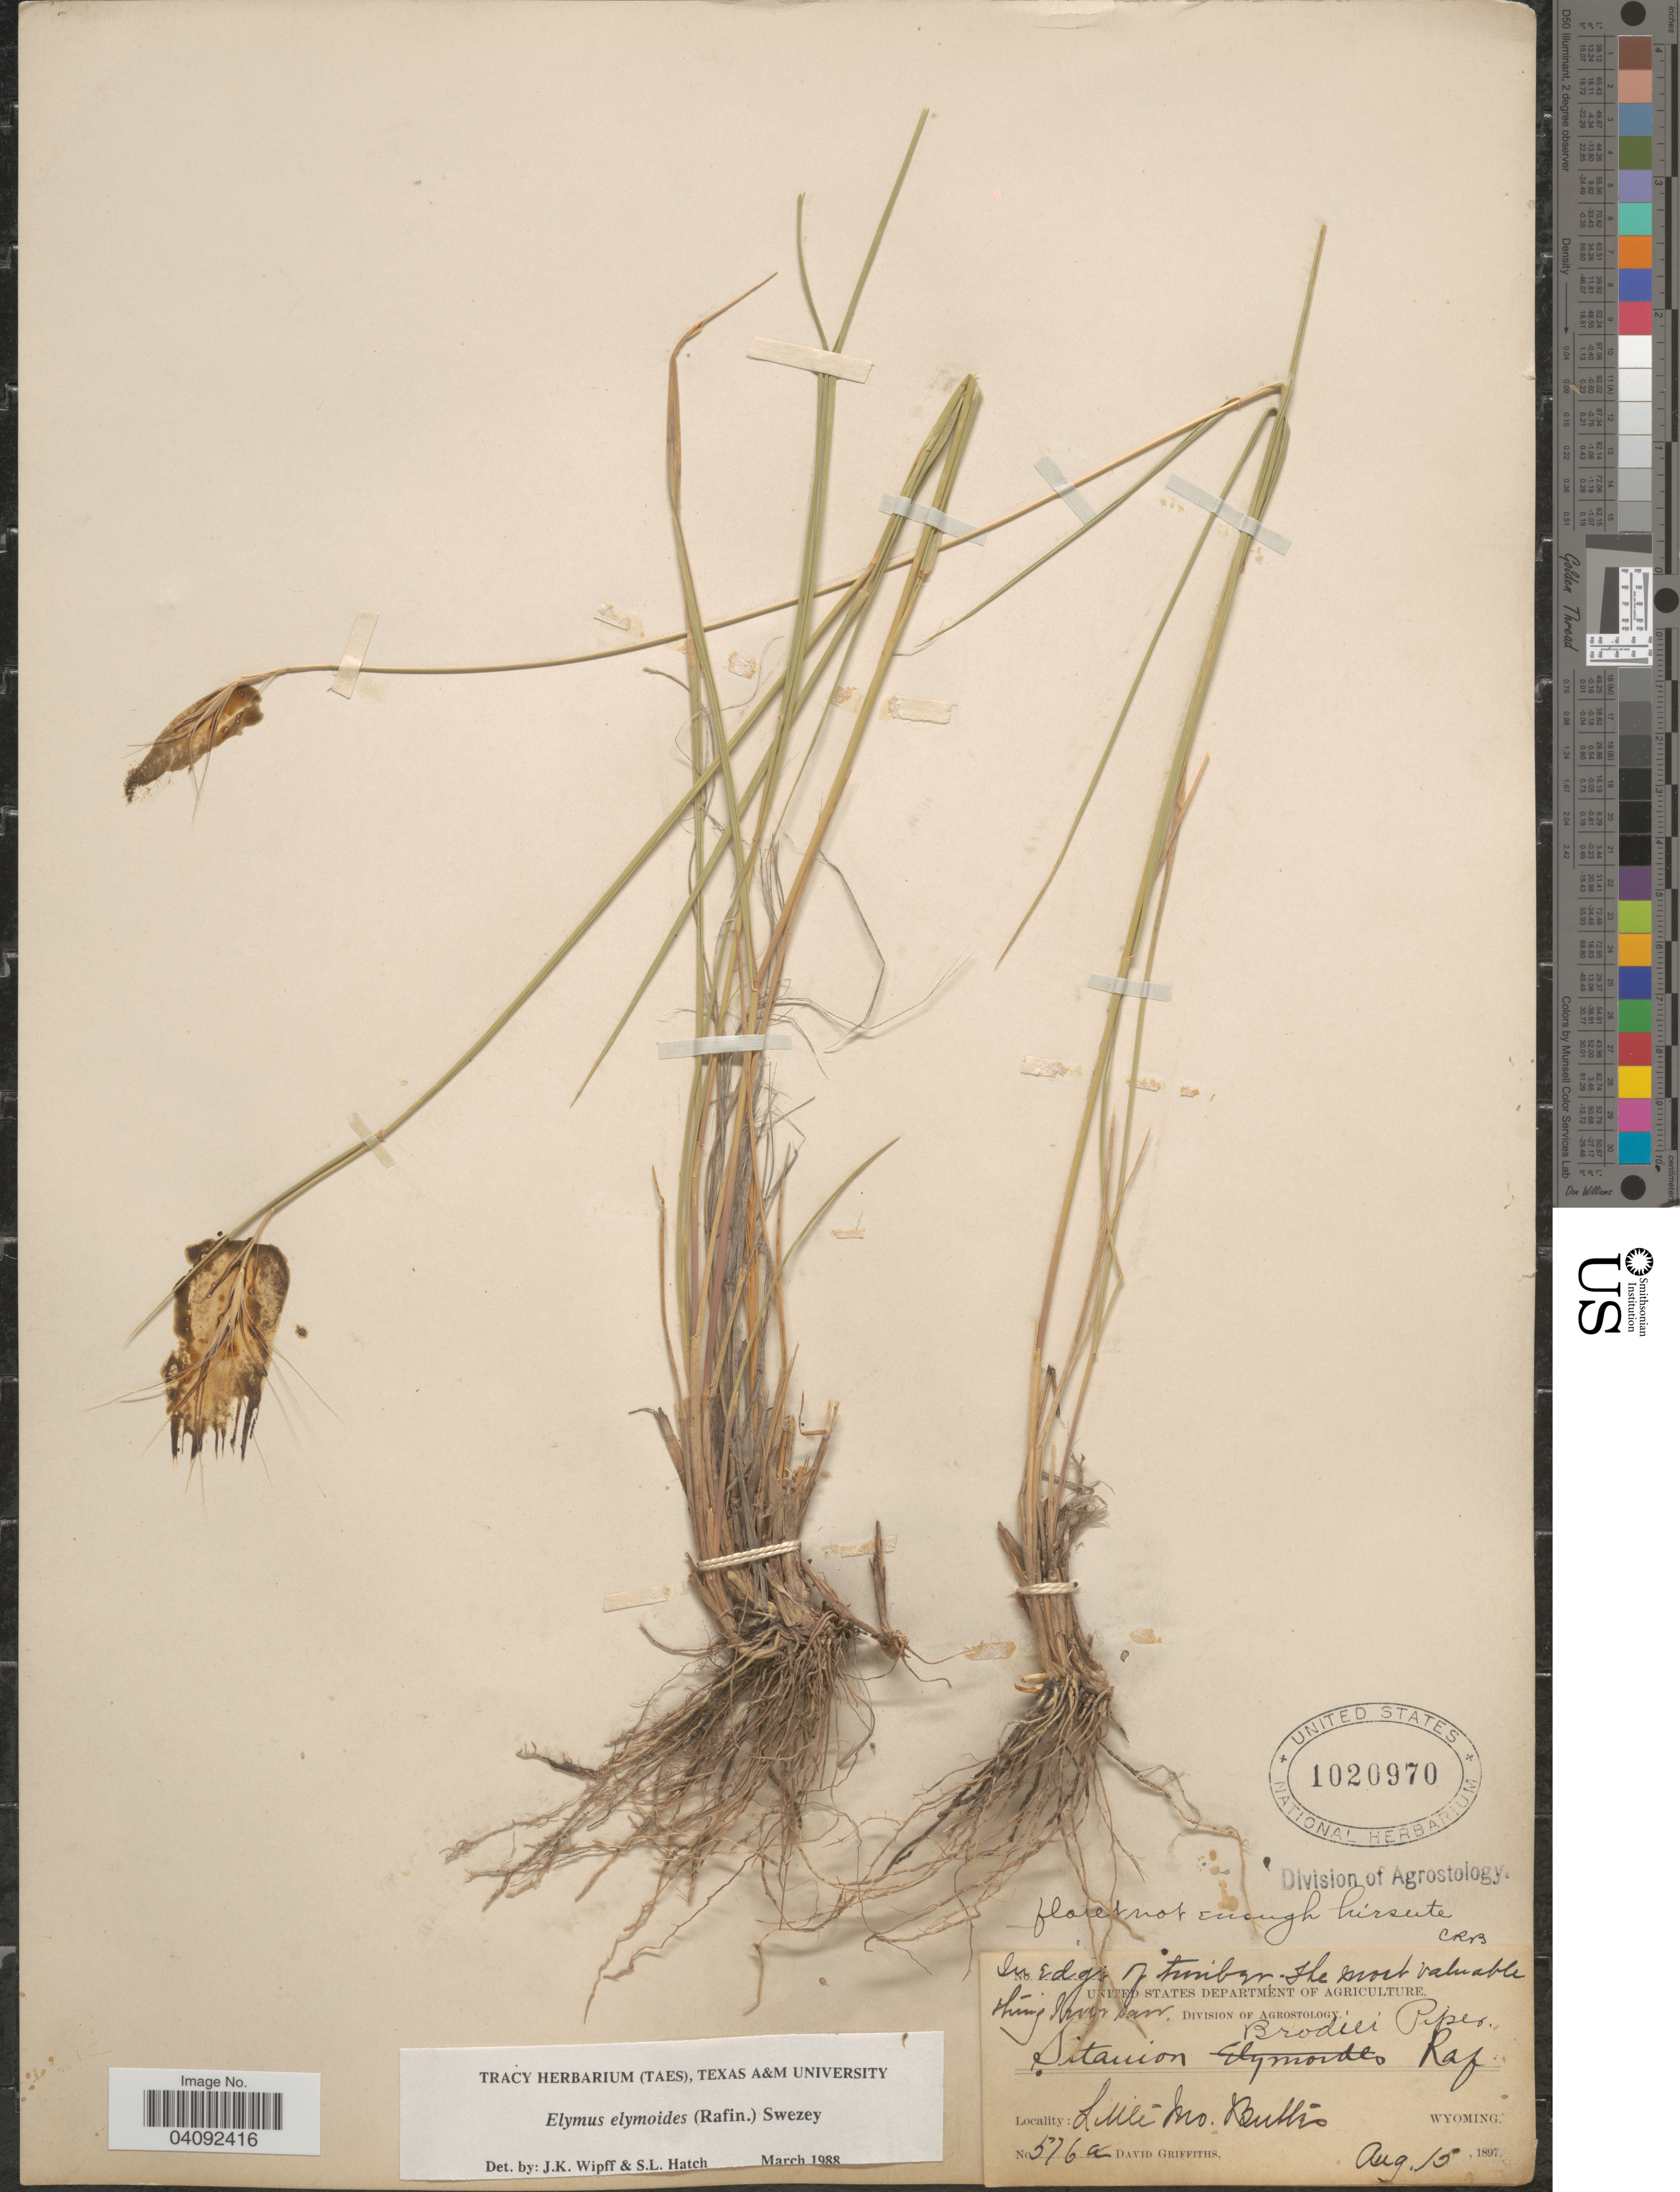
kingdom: Plantae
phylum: Tracheophyta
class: Liliopsida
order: Poales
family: Poaceae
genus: Elymus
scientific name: Elymus elymoides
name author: (Raf.) Swezey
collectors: D. Griffiths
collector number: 576a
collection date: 1897-08-15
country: United States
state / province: Wyoming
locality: In edge of timber.Little Mo. Buttes.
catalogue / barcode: US 1020970